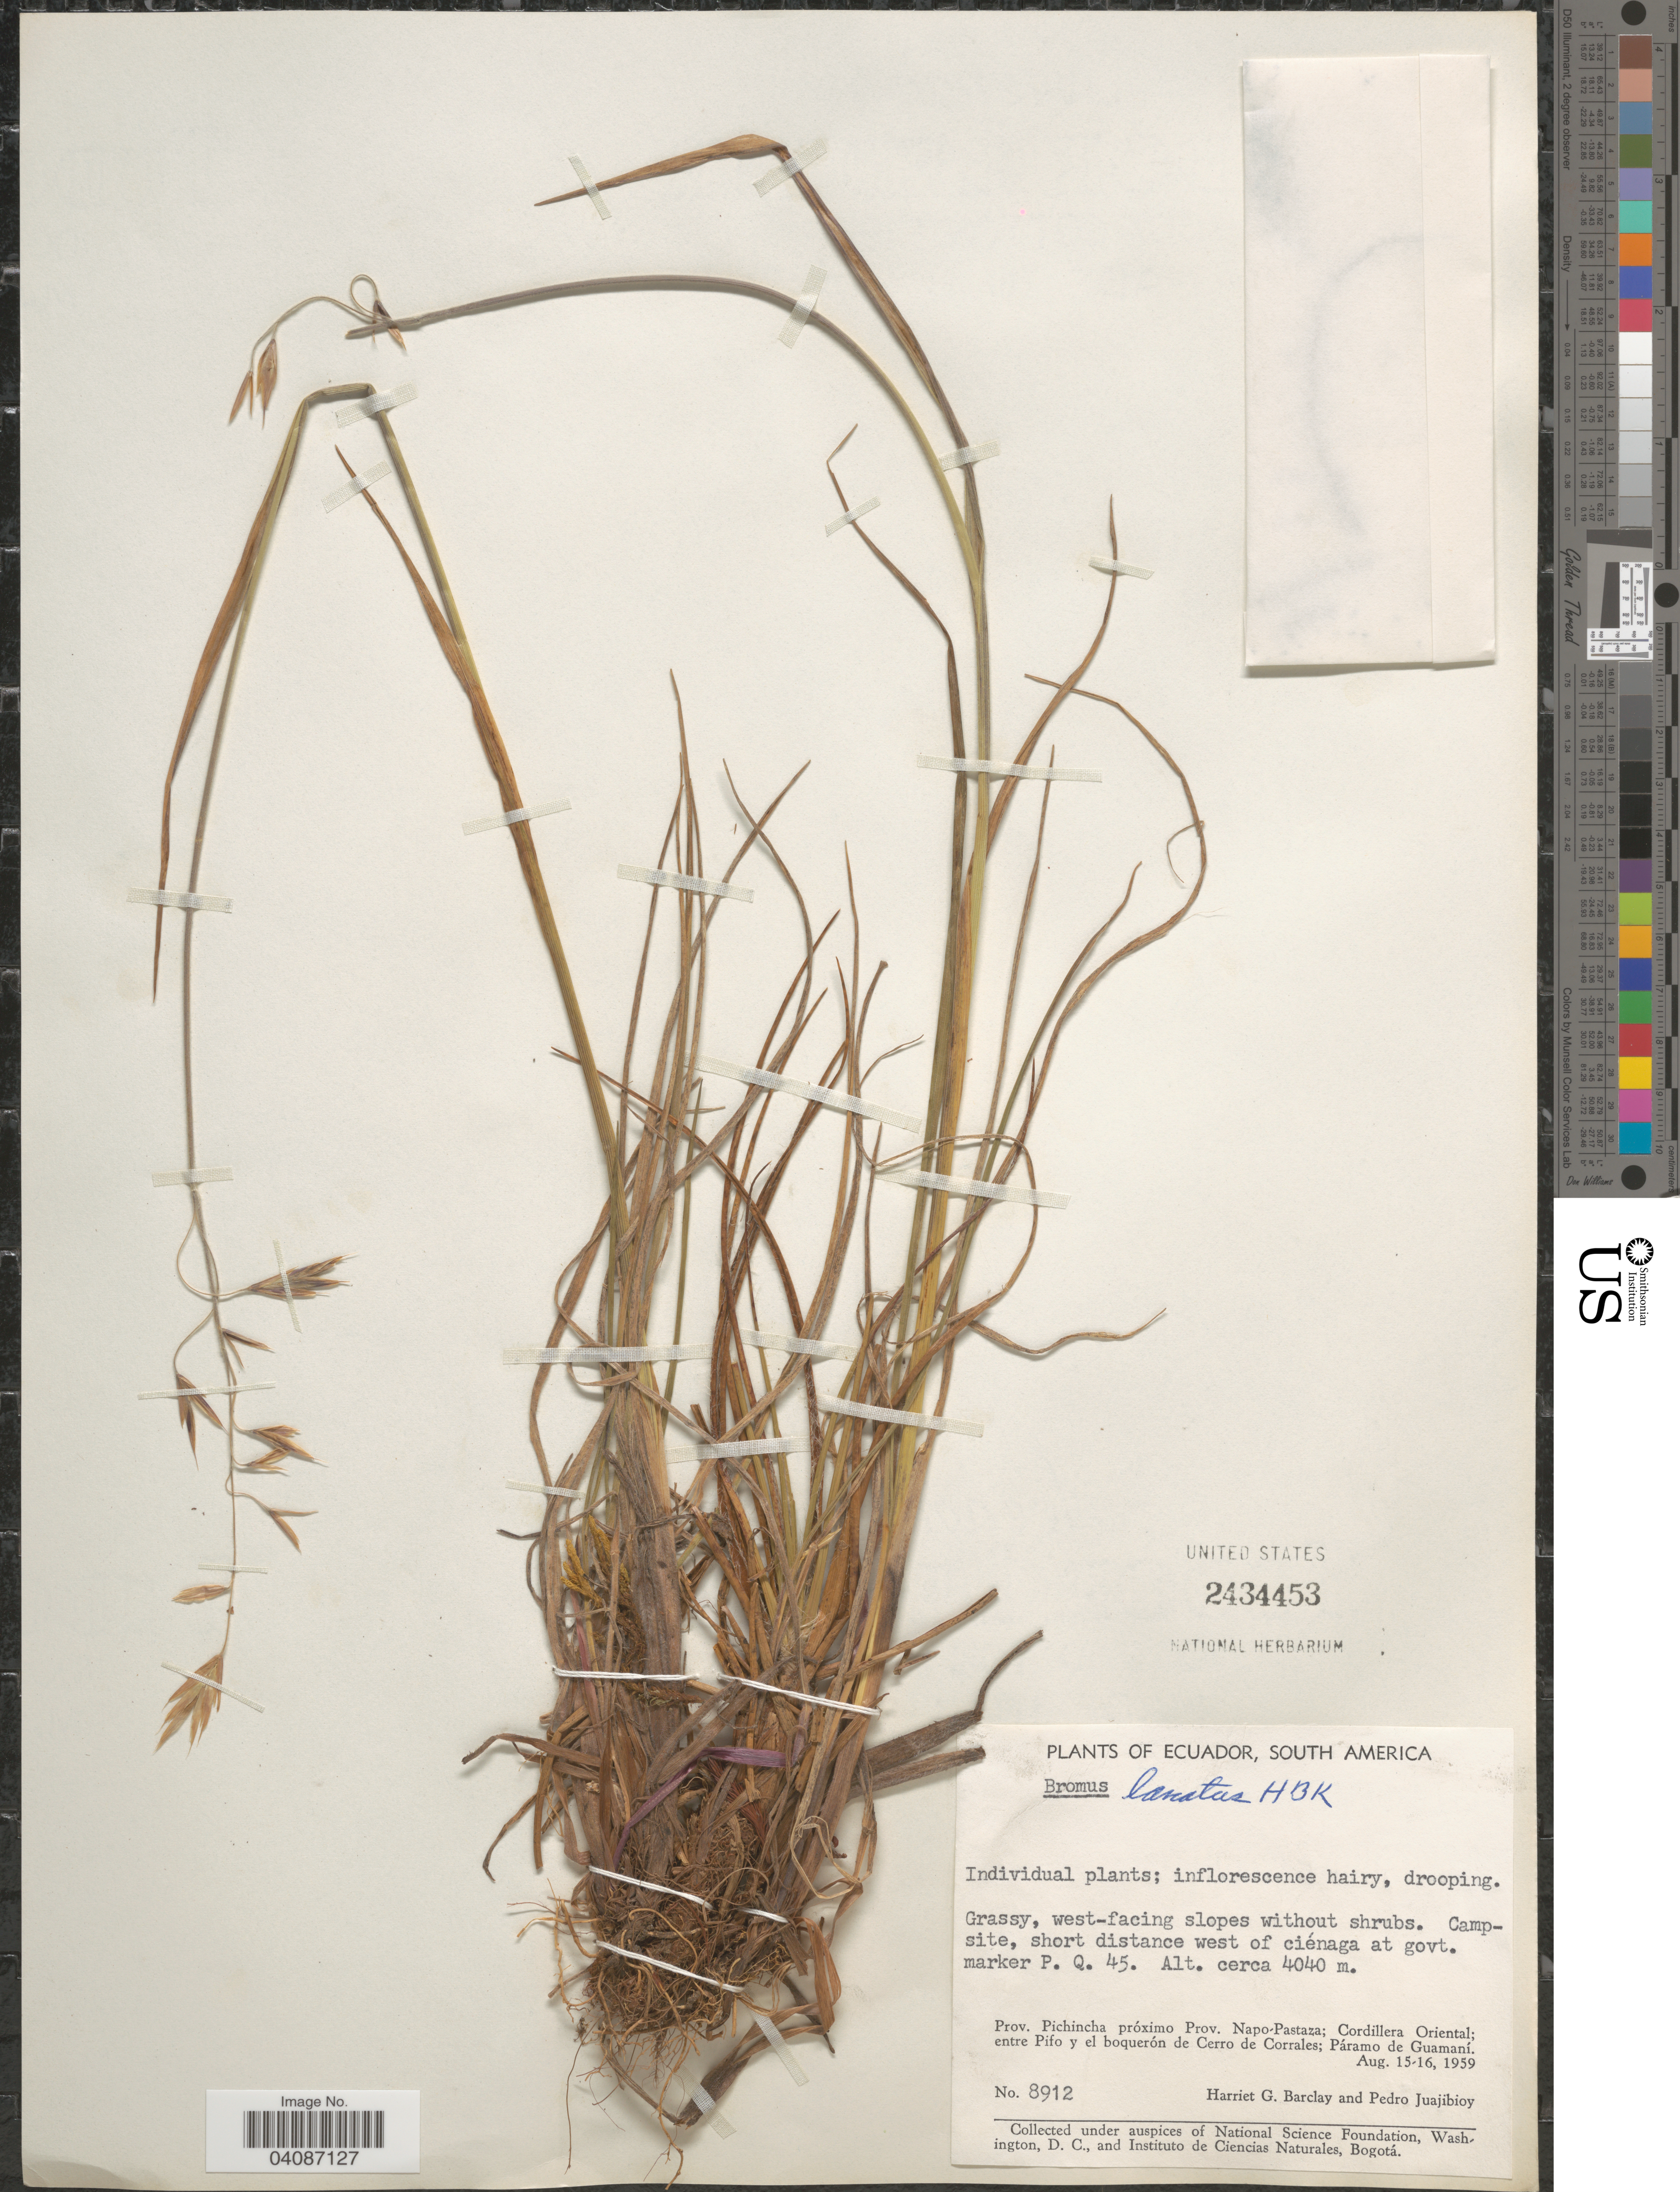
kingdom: Plantae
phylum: Tracheophyta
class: Liliopsida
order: Poales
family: Poaceae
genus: Bromus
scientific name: Bromus lanatus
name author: Kunth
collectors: H. G. Barclay & P. Juajibioy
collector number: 8912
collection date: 1959-08-15/1959-08-16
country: Ecuador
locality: Short distance west of cinaga at govt. marker P. Q. 45. Prov. Pichincha próximo Prov. Napo-Pastaza; Cordillera Oriental; entre Pifo y el boquerón de Cerro de Corrales; Páramo de Guamaní.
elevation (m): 4040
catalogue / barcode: US 2434453